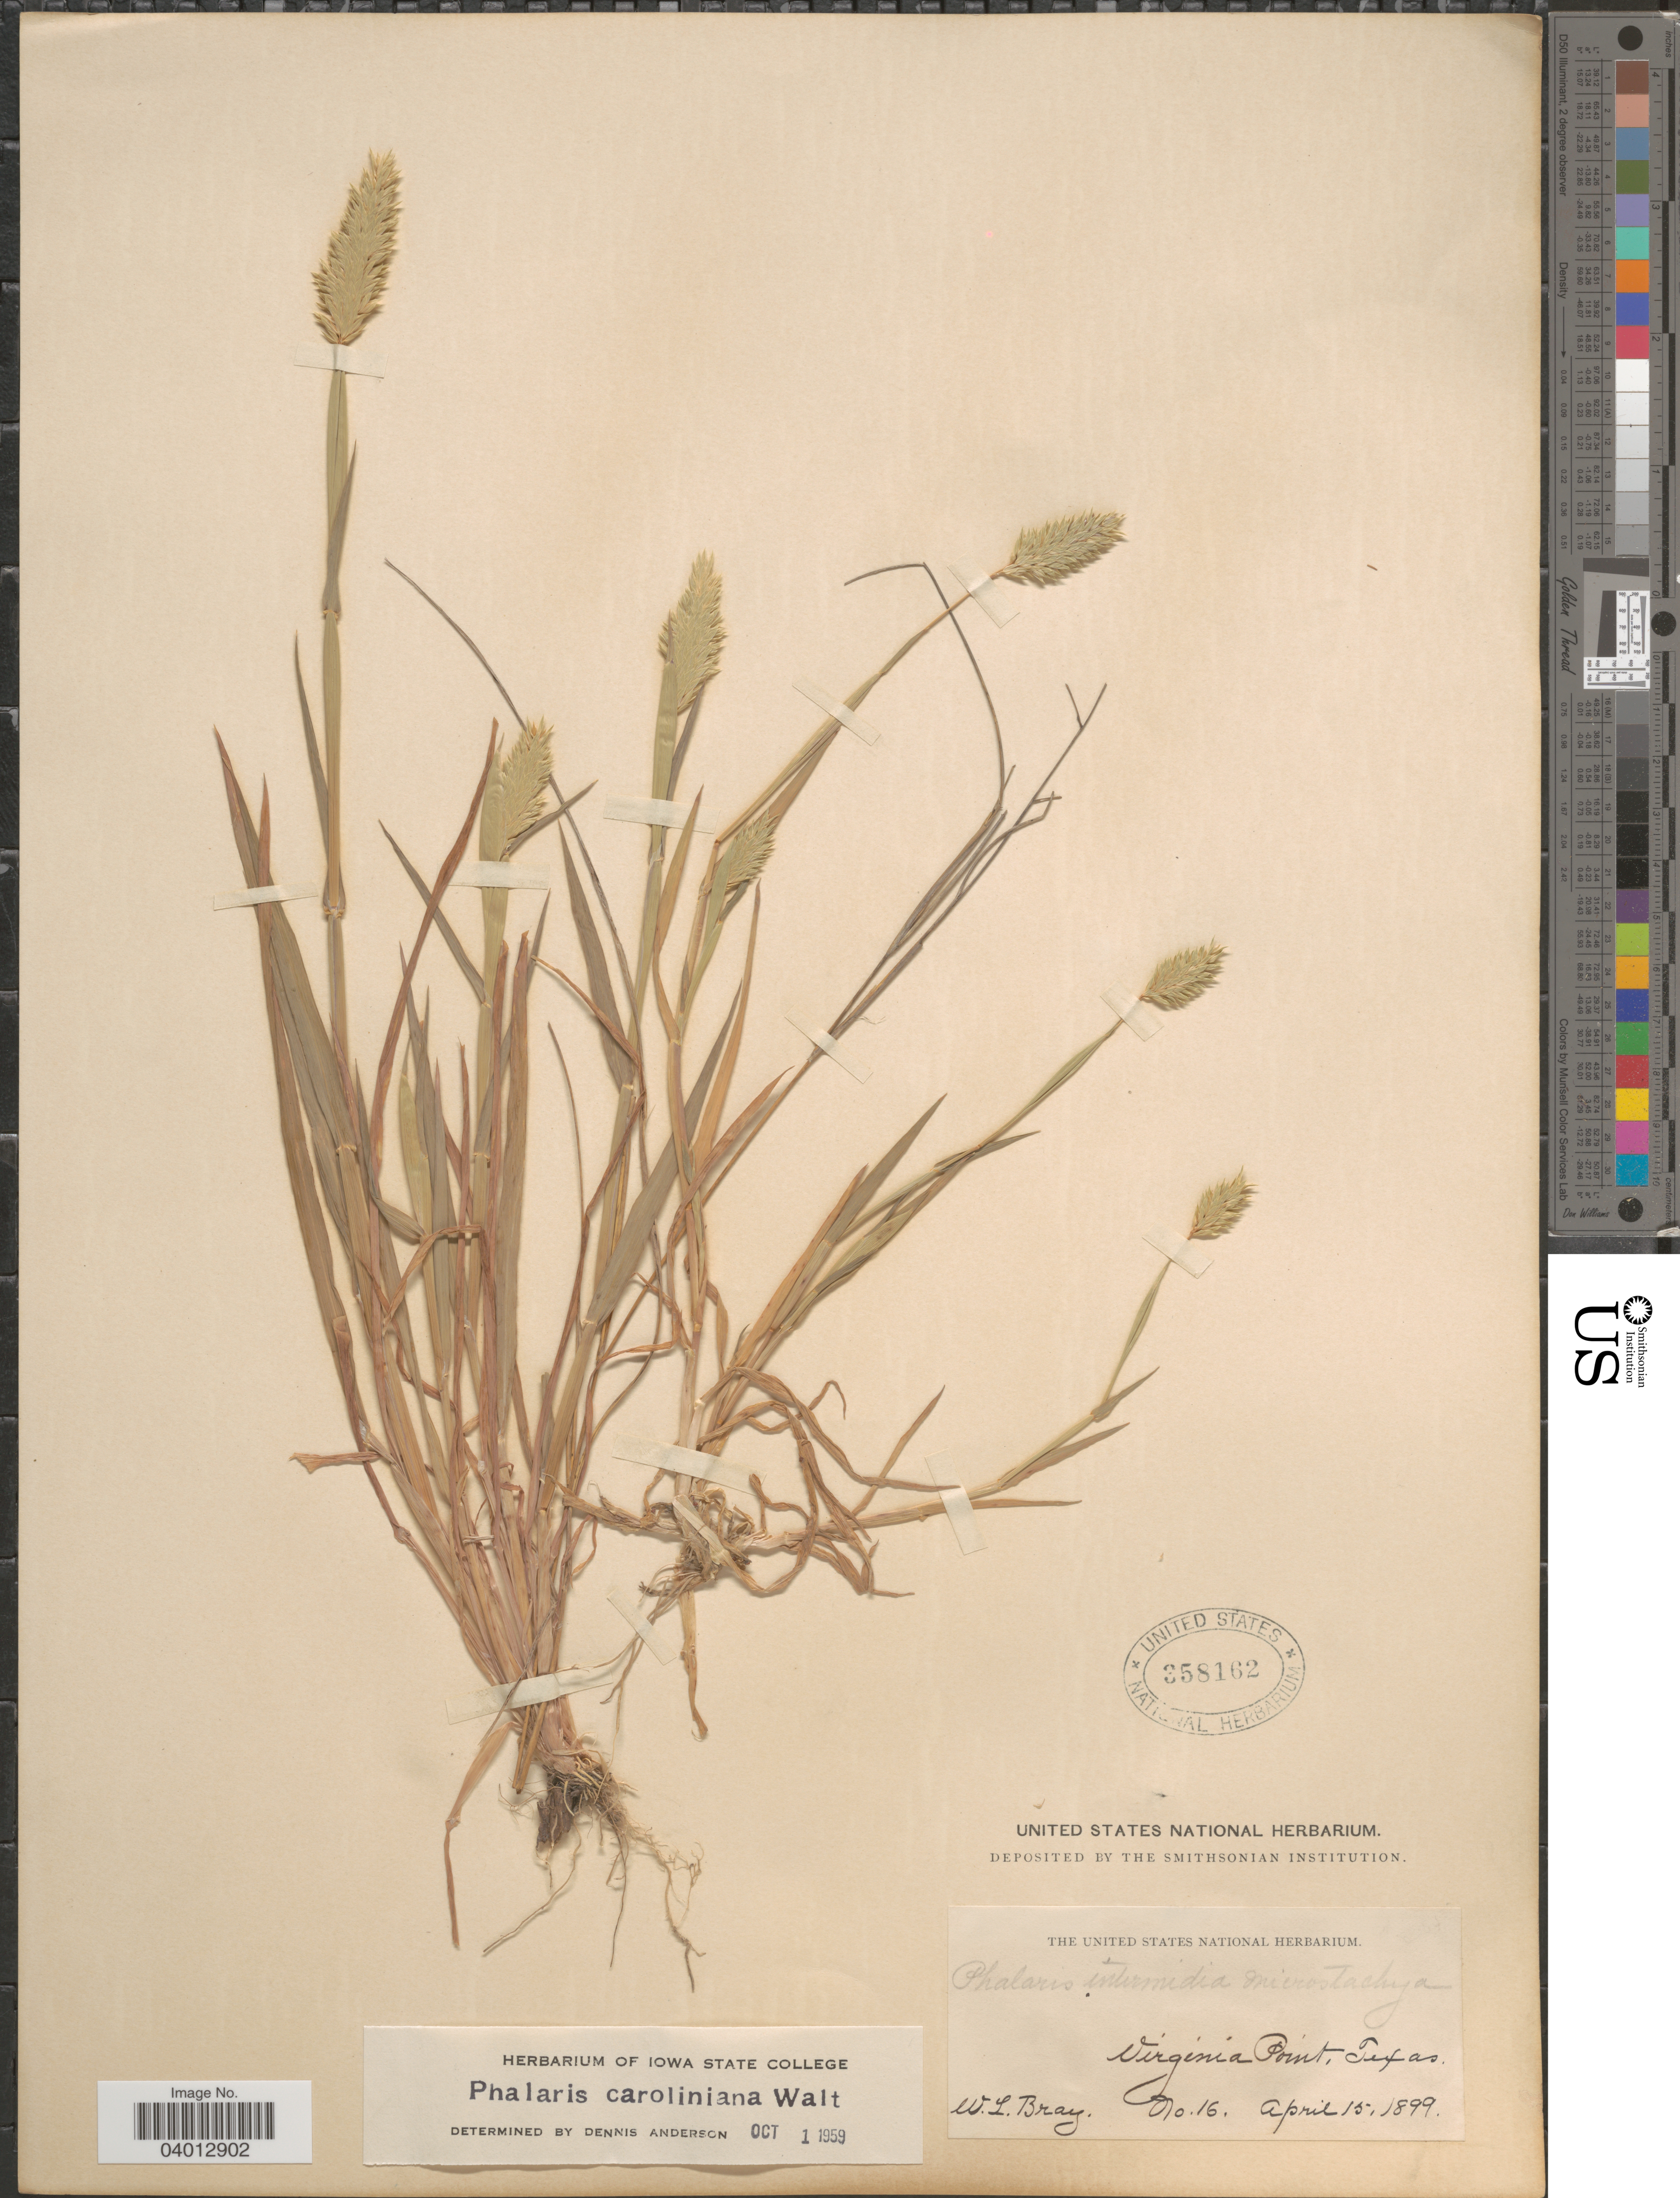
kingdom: Plantae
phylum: Tracheophyta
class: Liliopsida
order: Poales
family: Poaceae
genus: Phalaris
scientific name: Phalaris caroliniana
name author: Walter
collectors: W. L. Bray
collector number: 16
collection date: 1899-04-15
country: United States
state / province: Texas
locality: Virginia Point.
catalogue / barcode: US 358162